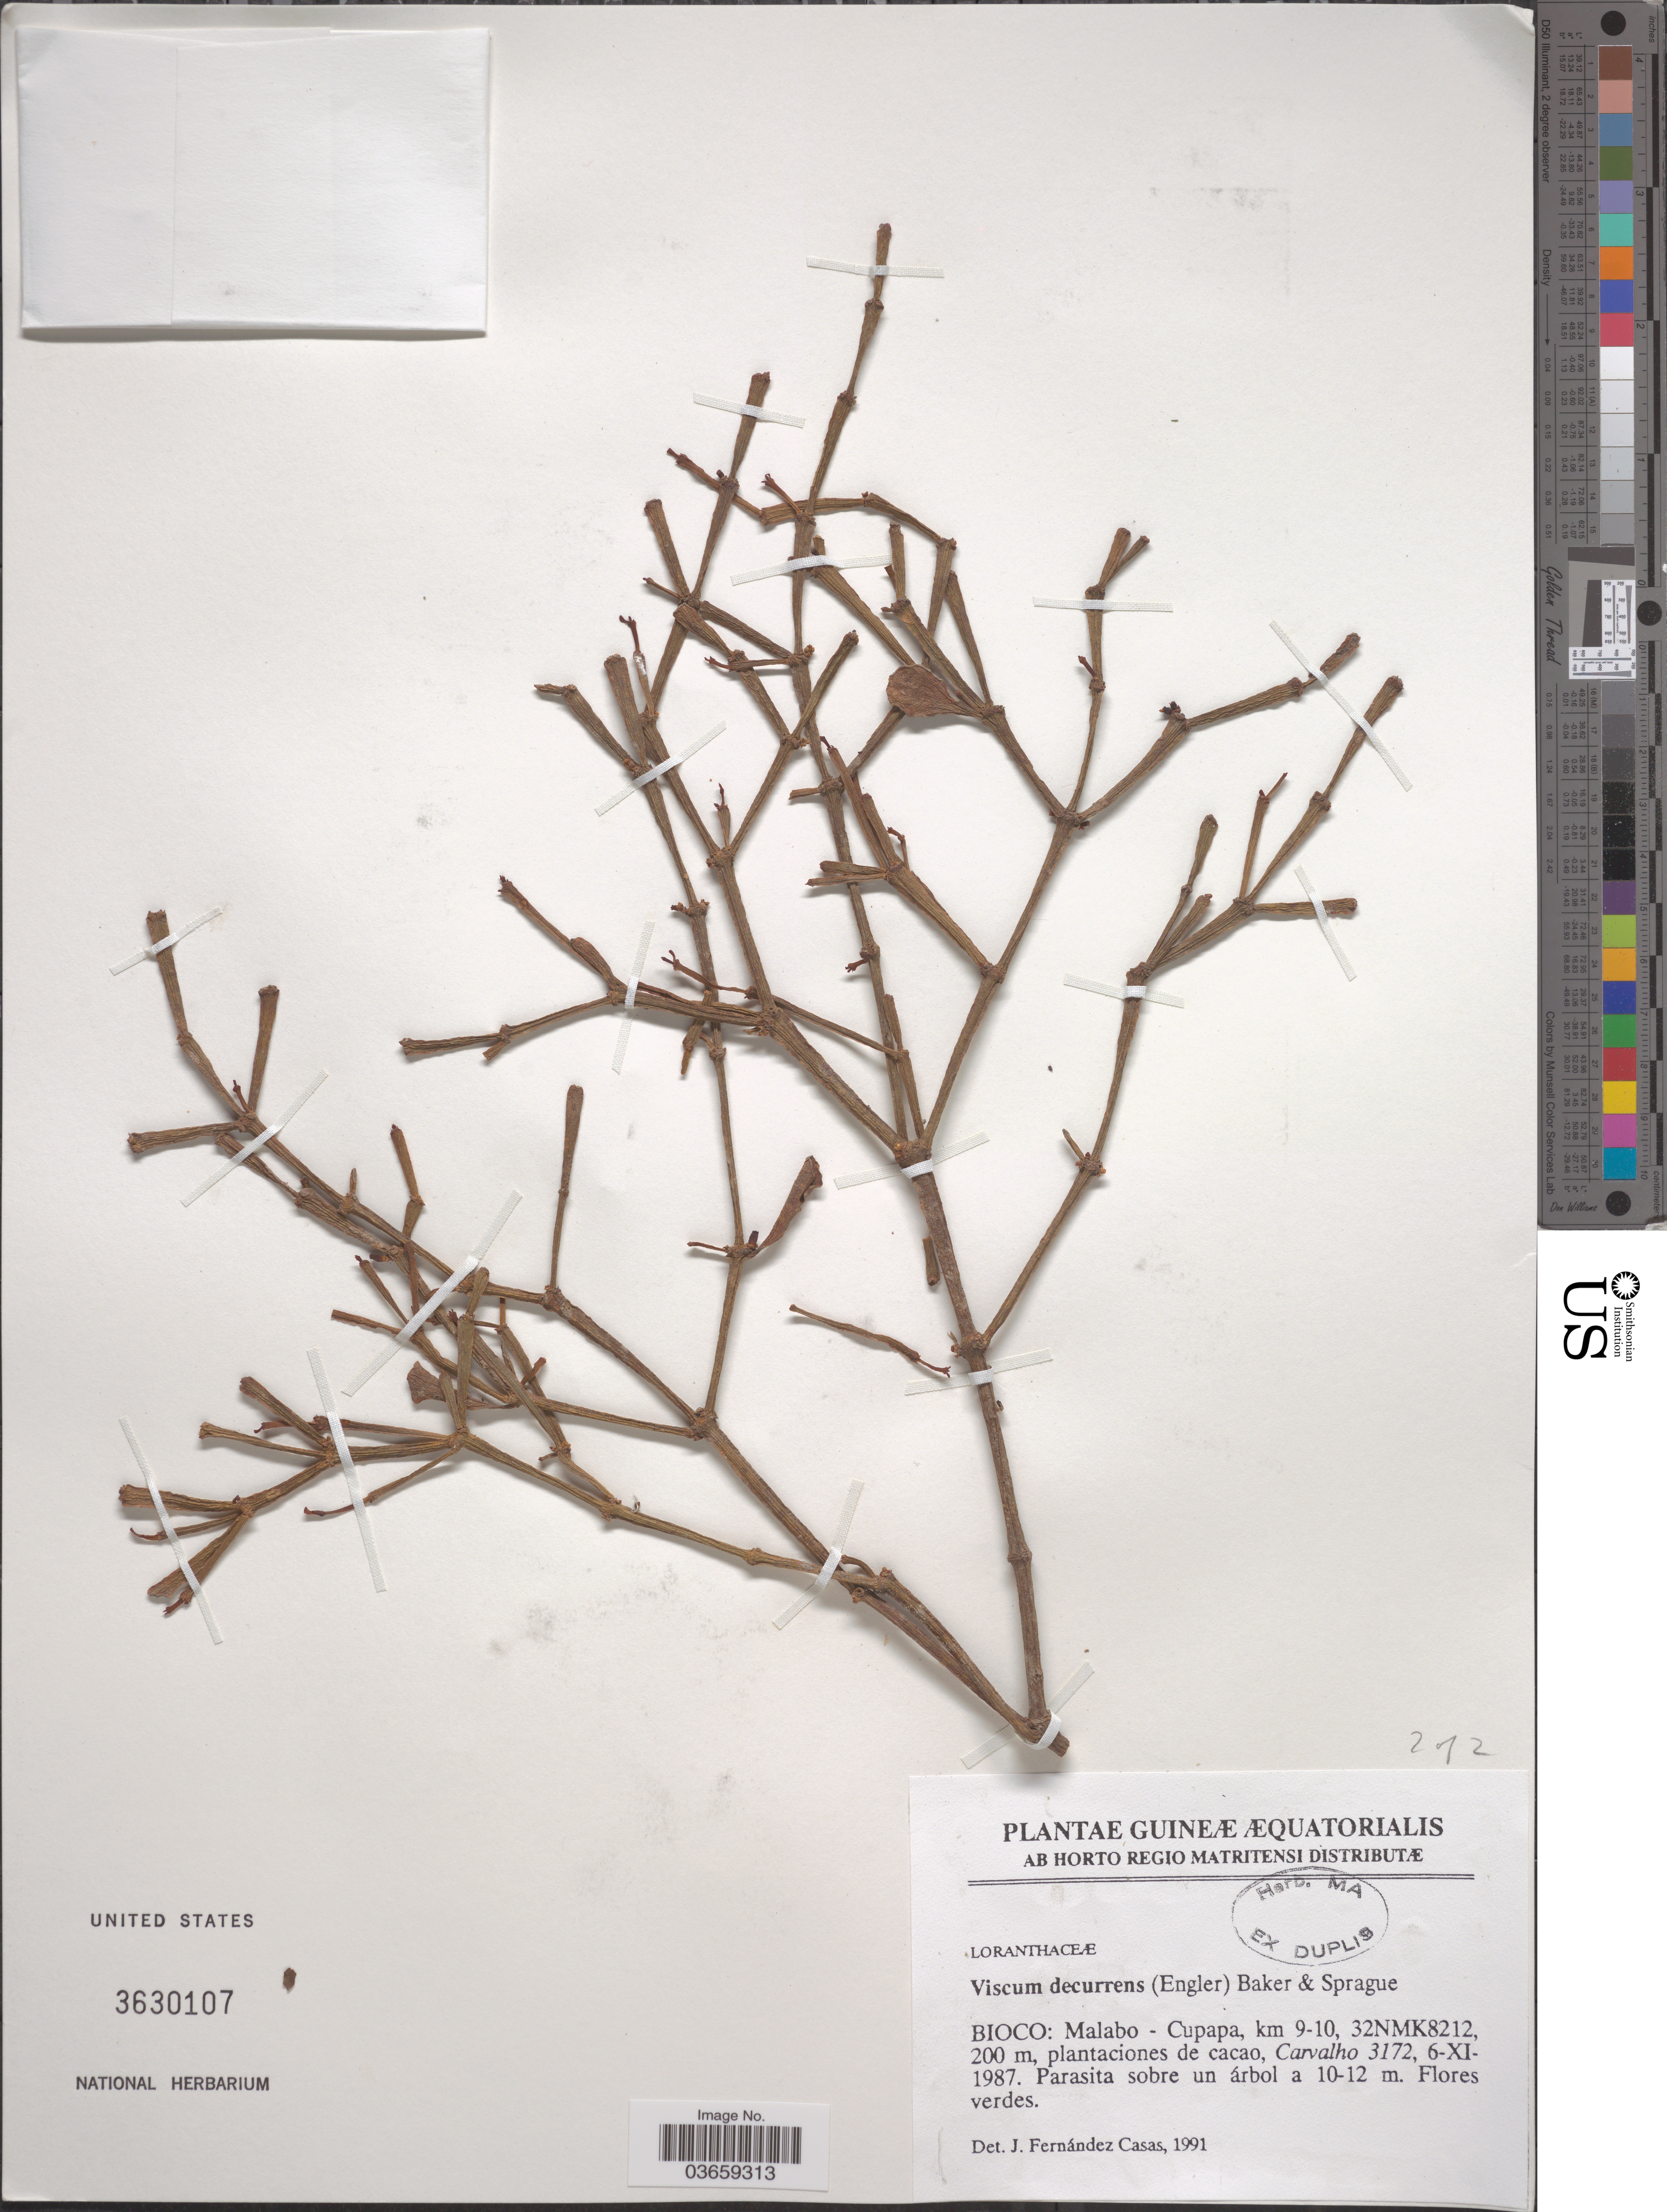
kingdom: Plantae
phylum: Tracheophyta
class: Magnoliopsida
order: Santalales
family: Viscaceae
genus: Viscum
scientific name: Viscum decurrens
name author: (Engl.) Baker & Sprague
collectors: Carvalho, --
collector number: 3172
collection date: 1987-11-06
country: Equatorial Guinea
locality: Guineæ Æquatorialis. Bioco: Malabo - Cupapa, km 9-10, 32NMK8212, plantaciones de cacao.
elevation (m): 200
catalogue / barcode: US 3630107